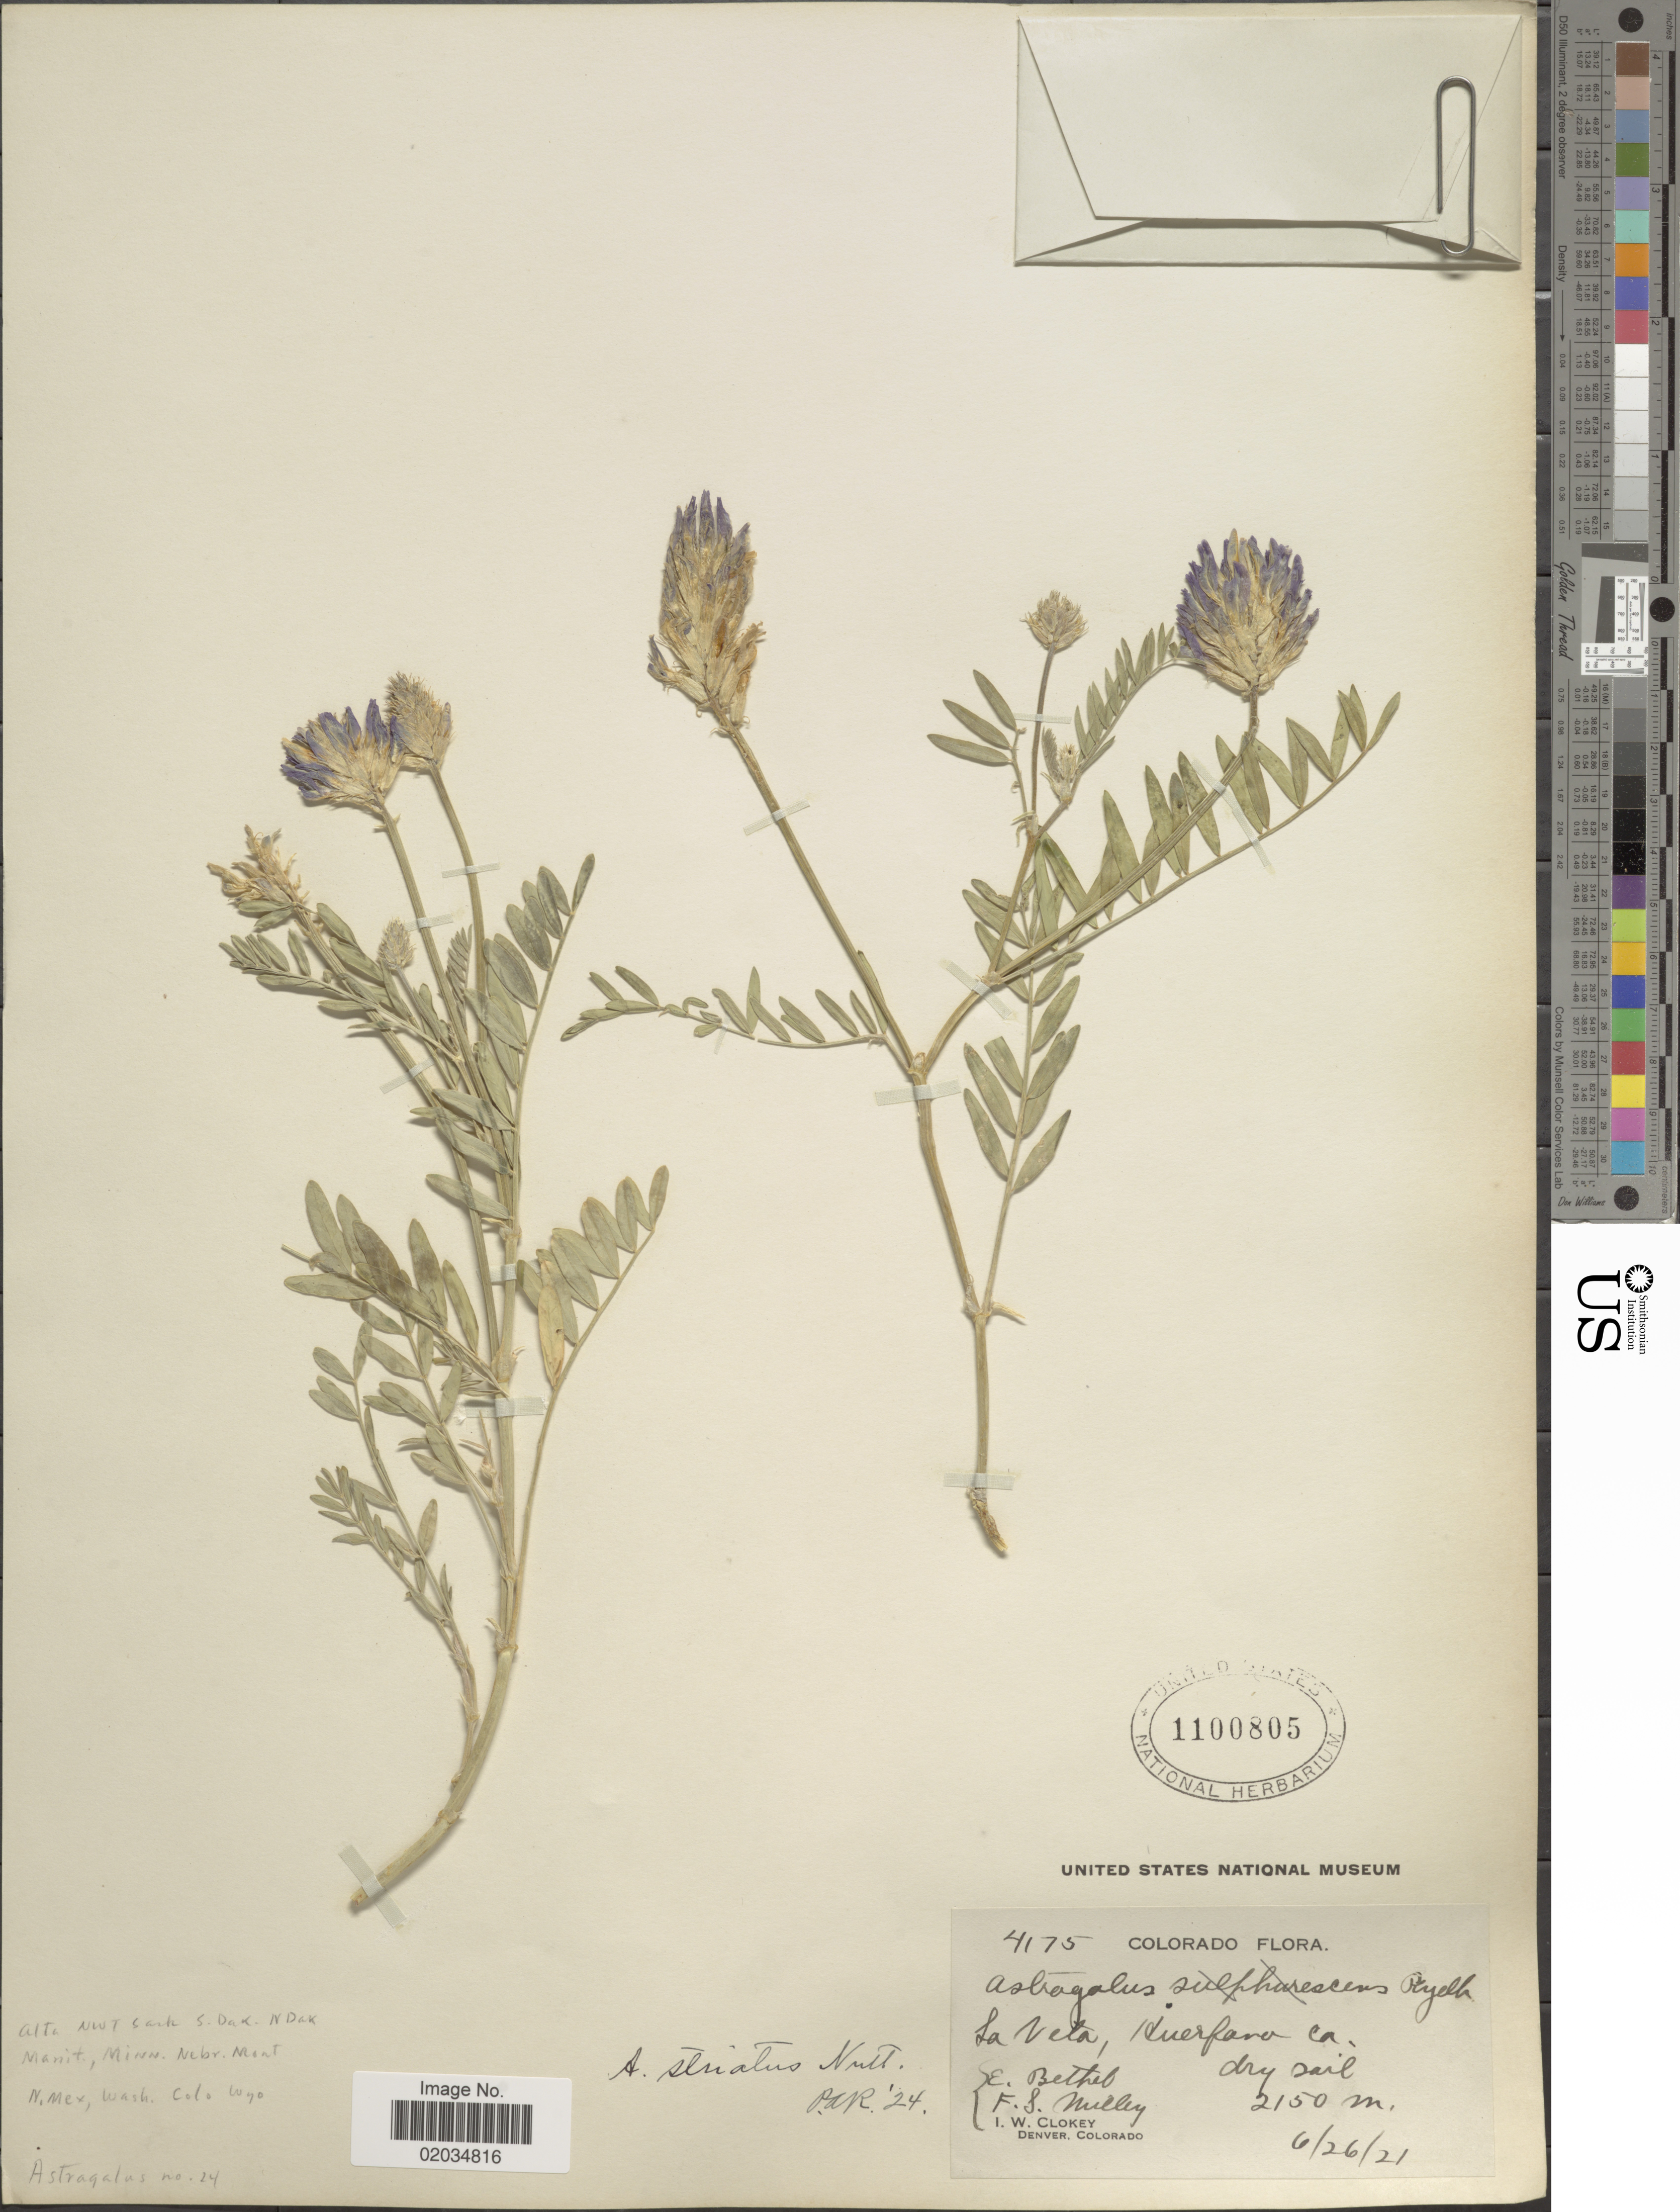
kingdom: Plantae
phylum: Tracheophyta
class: Magnoliopsida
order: Fabales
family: Fabaceae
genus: Astragalus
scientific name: Astragalus striatus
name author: Nutt.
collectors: E. Bethel, F. Nulley & I. W. Clokey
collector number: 4175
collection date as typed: Transcribed d/m/y: 26/6/21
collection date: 1921-06-26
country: United States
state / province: Colorado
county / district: Huerfano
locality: La Veta, Huerfano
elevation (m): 2150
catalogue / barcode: US 1100805